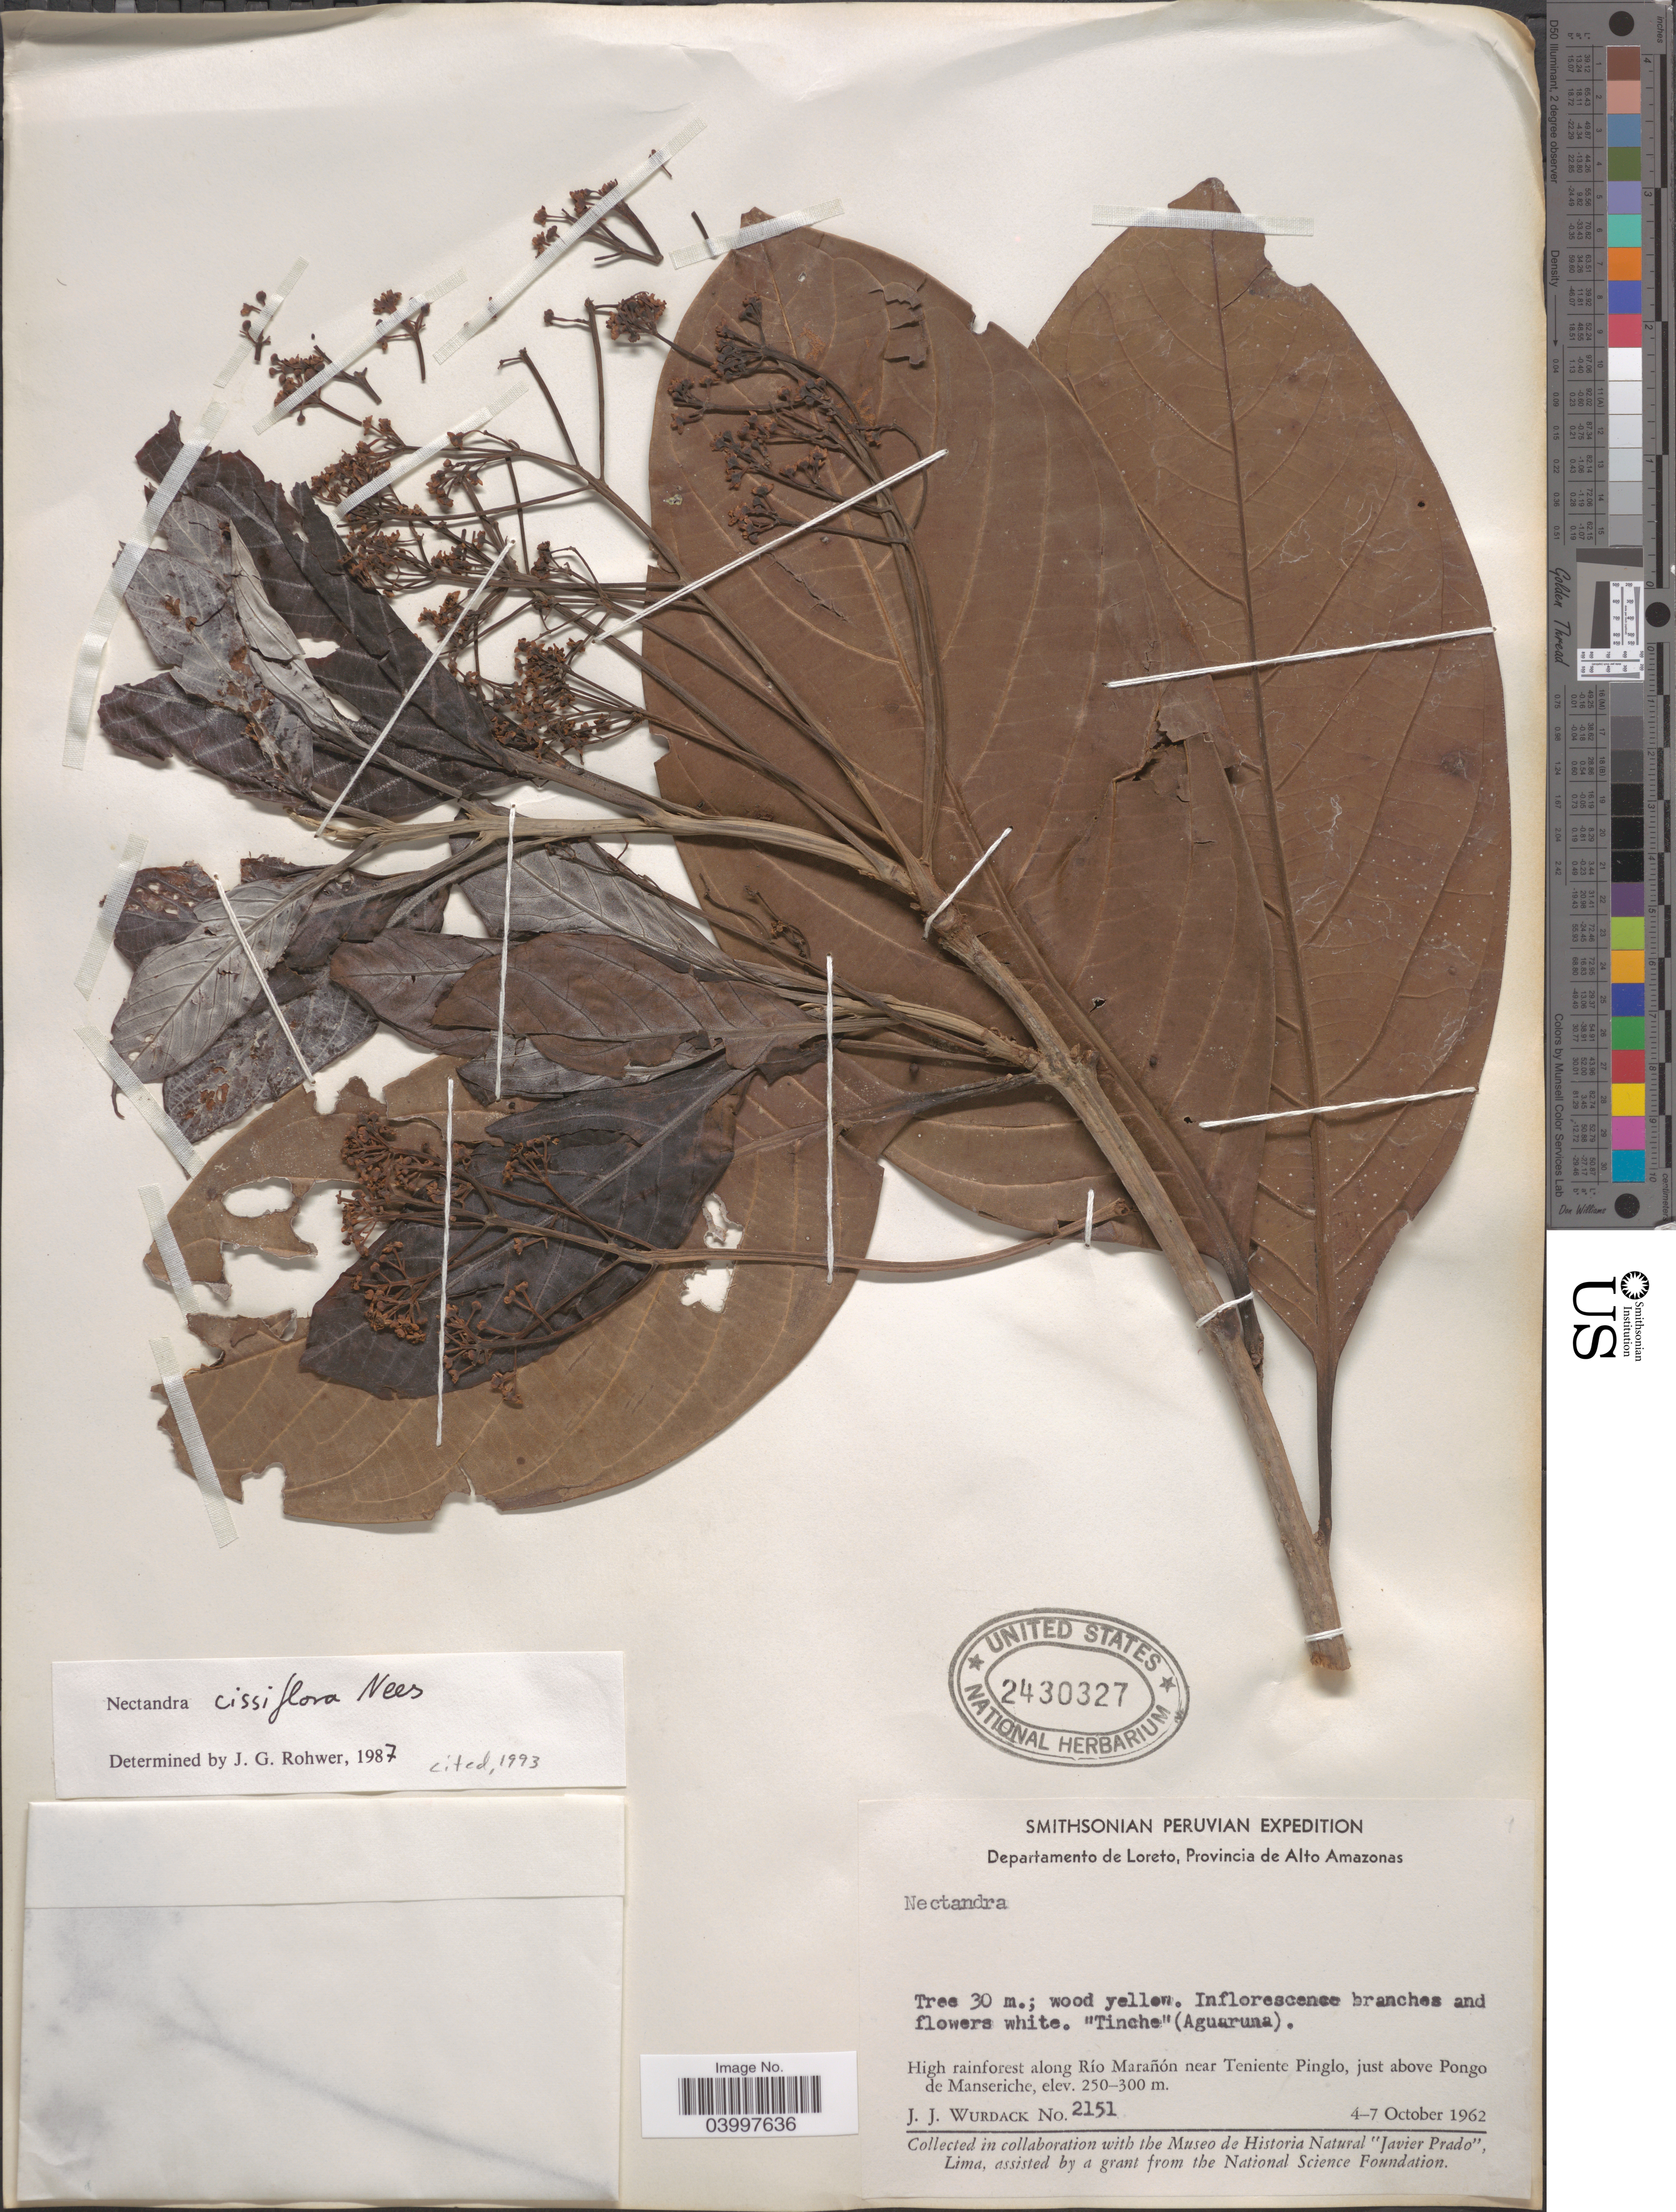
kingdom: Plantae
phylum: Tracheophyta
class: Magnoliopsida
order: Laurales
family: Lauraceae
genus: Nectandra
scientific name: Nectandra cissiflora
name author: Nees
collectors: J. J. Wurdack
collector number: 2151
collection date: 1962-10-04/1962-10-07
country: Peru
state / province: Loreto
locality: Departamento de Loreto, Provincia de Alto Amazonas. High rainforest along Río Marañón near Teniente Pinglo, just above Pongo de Manseriche.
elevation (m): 250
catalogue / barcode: US 2430327